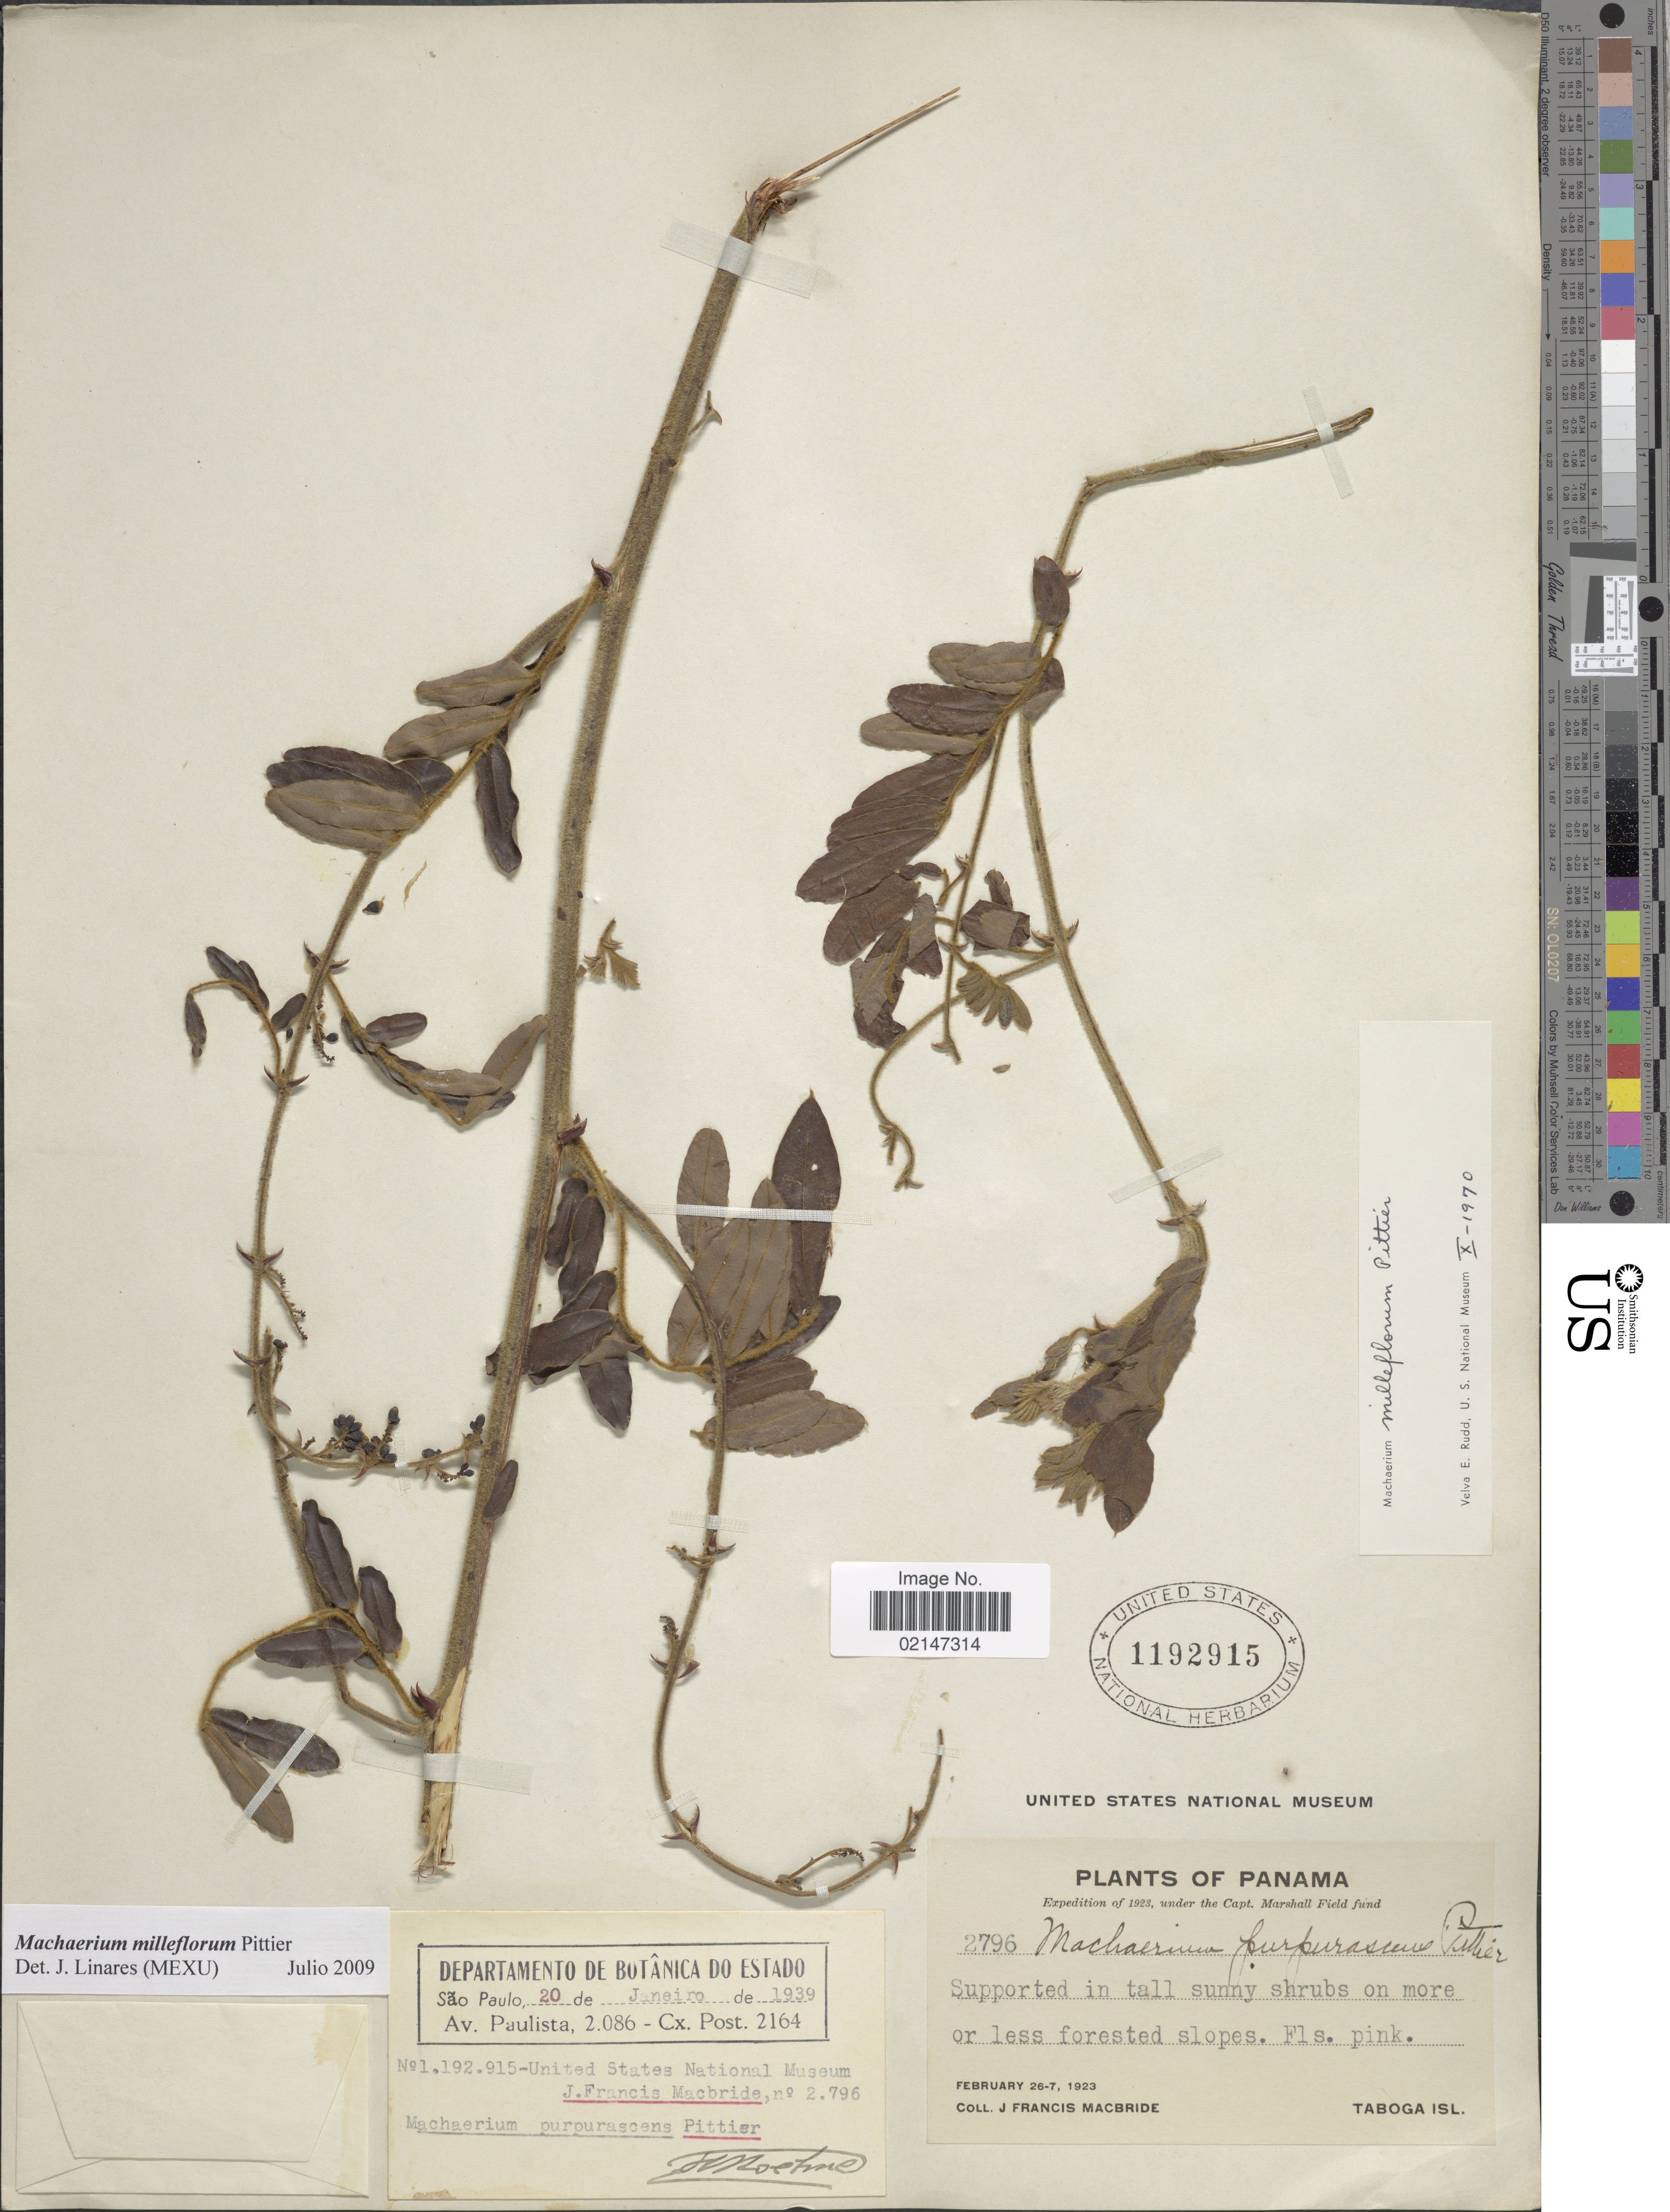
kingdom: Plantae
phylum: Tracheophyta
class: Magnoliopsida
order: Fabales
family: Fabaceae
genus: Machaerium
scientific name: Machaerium milleflorum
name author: Pittier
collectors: J. F. Macbride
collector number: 2796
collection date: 1923-02-07/1923-02-26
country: Panama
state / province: Panamá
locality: Taboga Isl.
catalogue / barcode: US 1192915